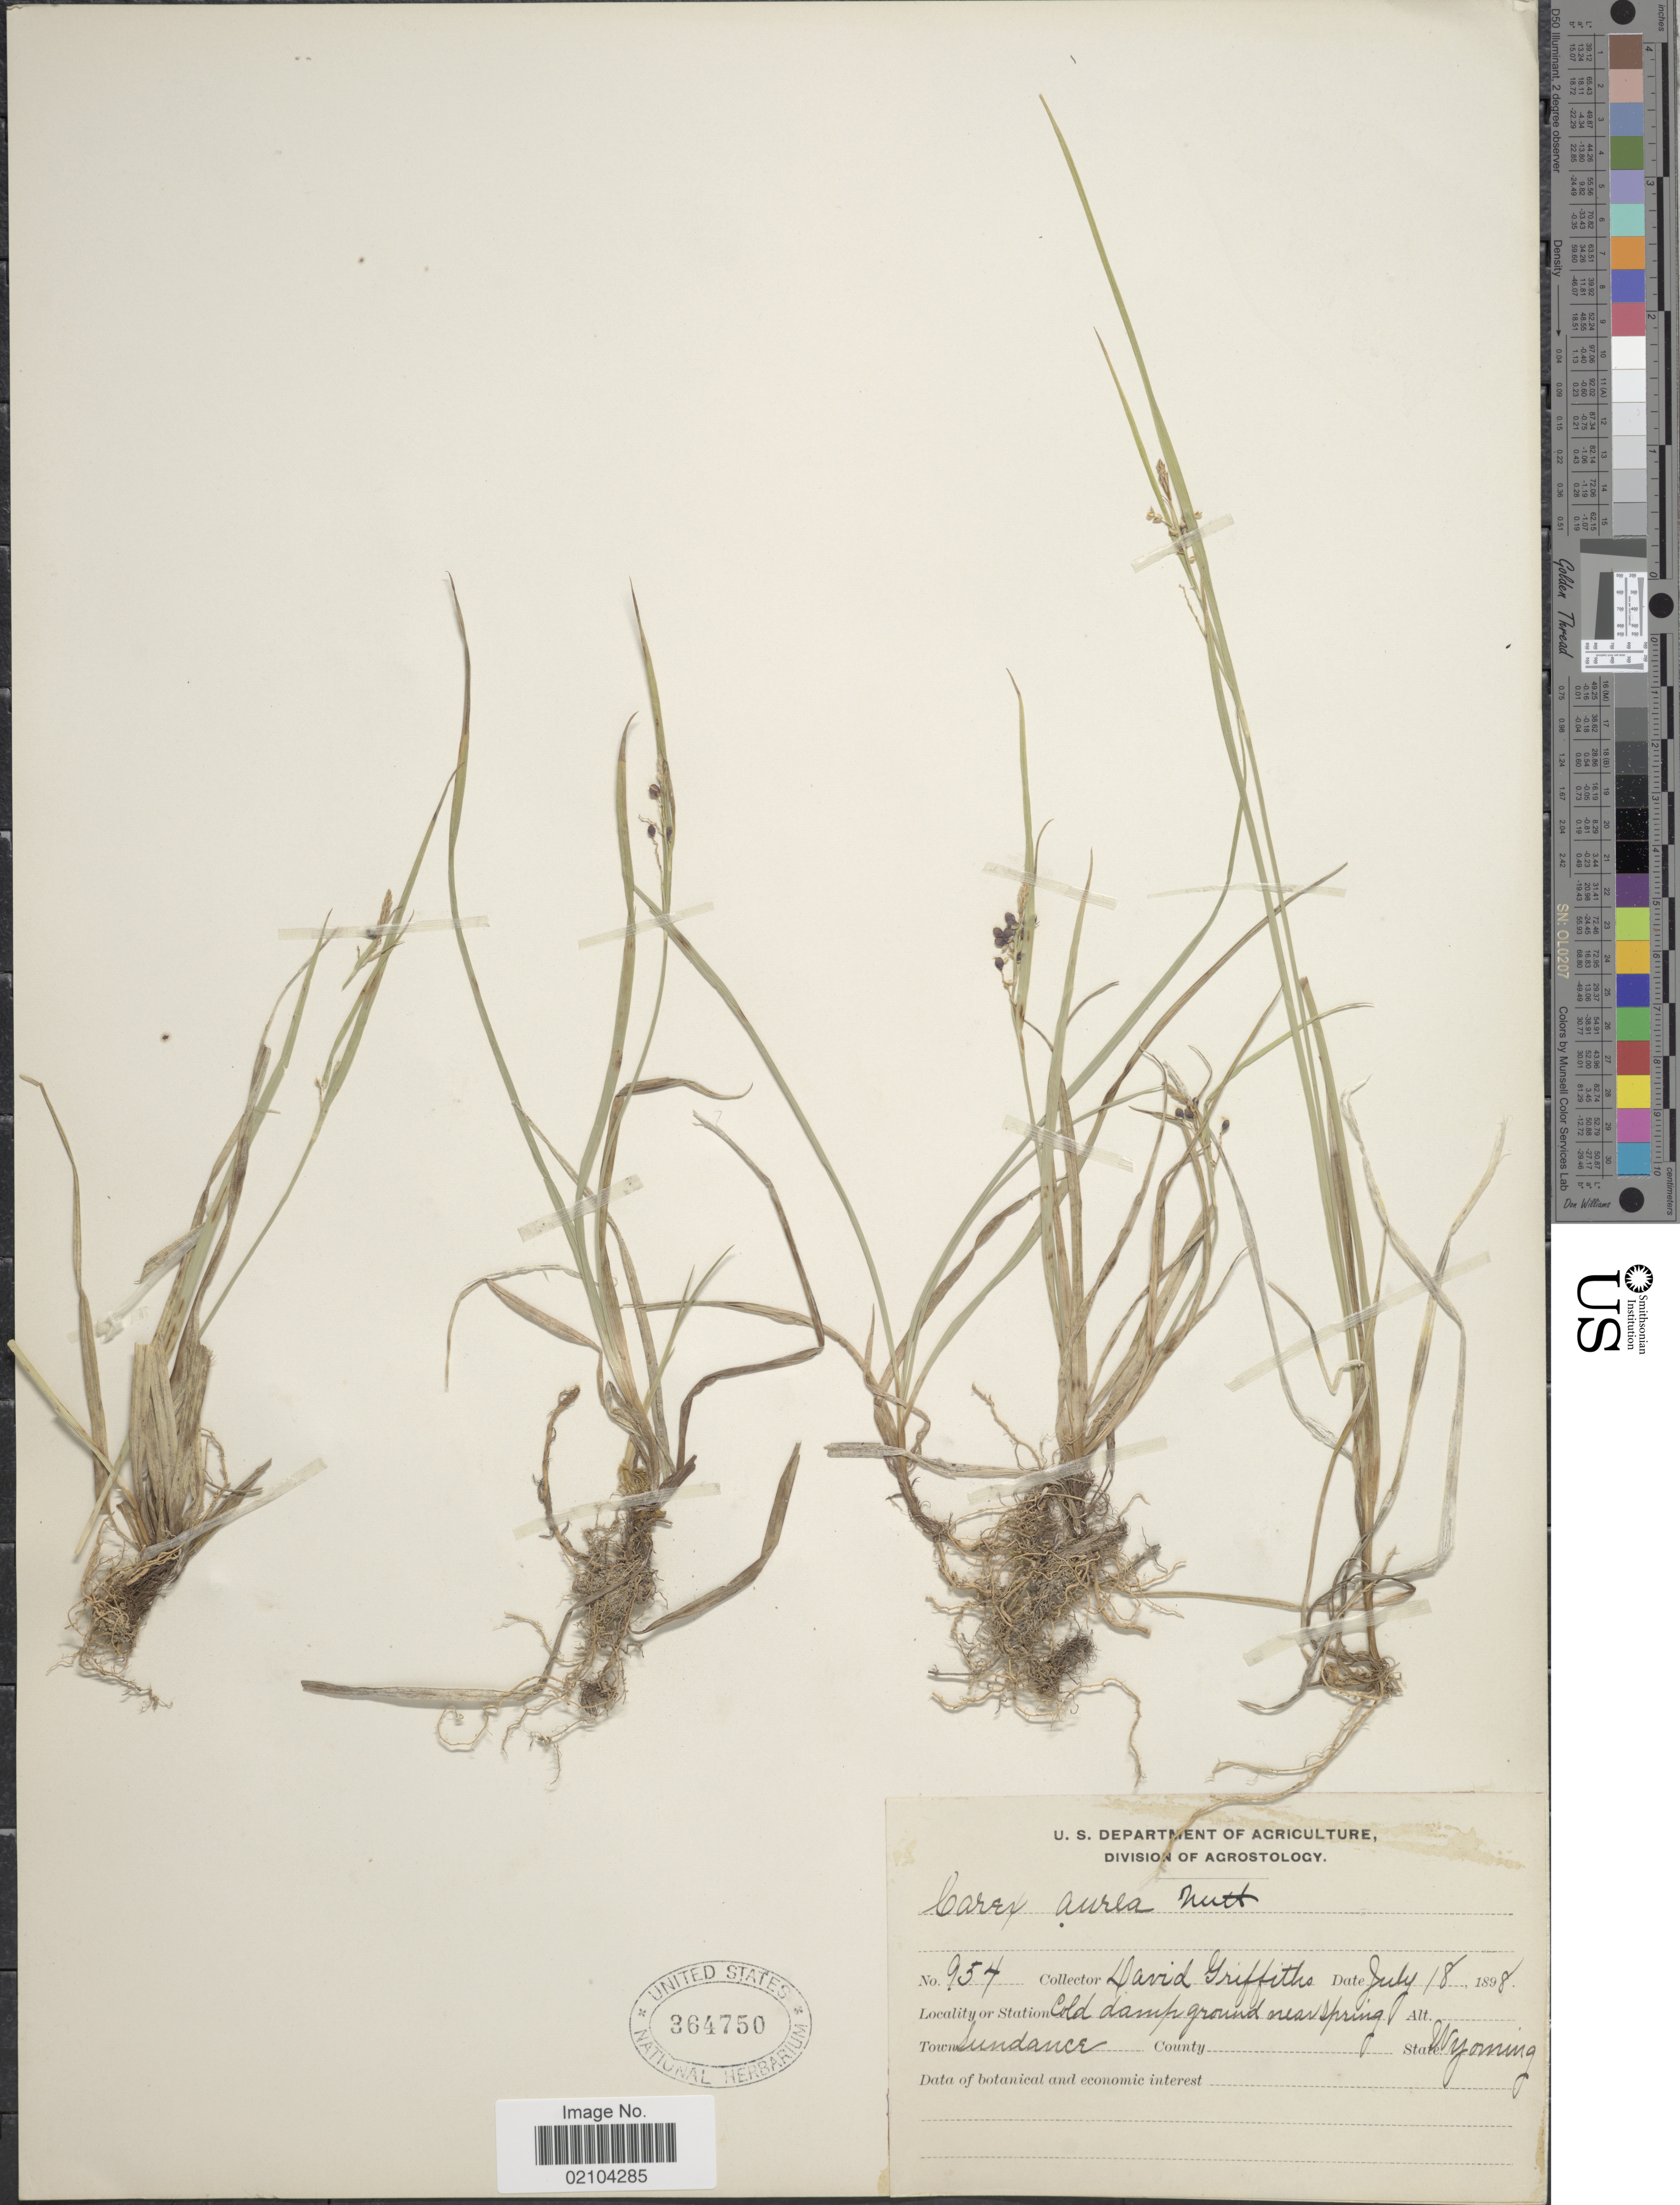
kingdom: Plantae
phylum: Tracheophyta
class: Liliopsida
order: Poales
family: Cyperaceae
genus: Carex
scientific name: Carex aurea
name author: Nutt.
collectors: D. Griffiths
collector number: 954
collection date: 1898-07-18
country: United States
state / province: Wyoming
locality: Cold damp ground near Spring, Town Sundance, State Wyoming.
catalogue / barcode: US 364750